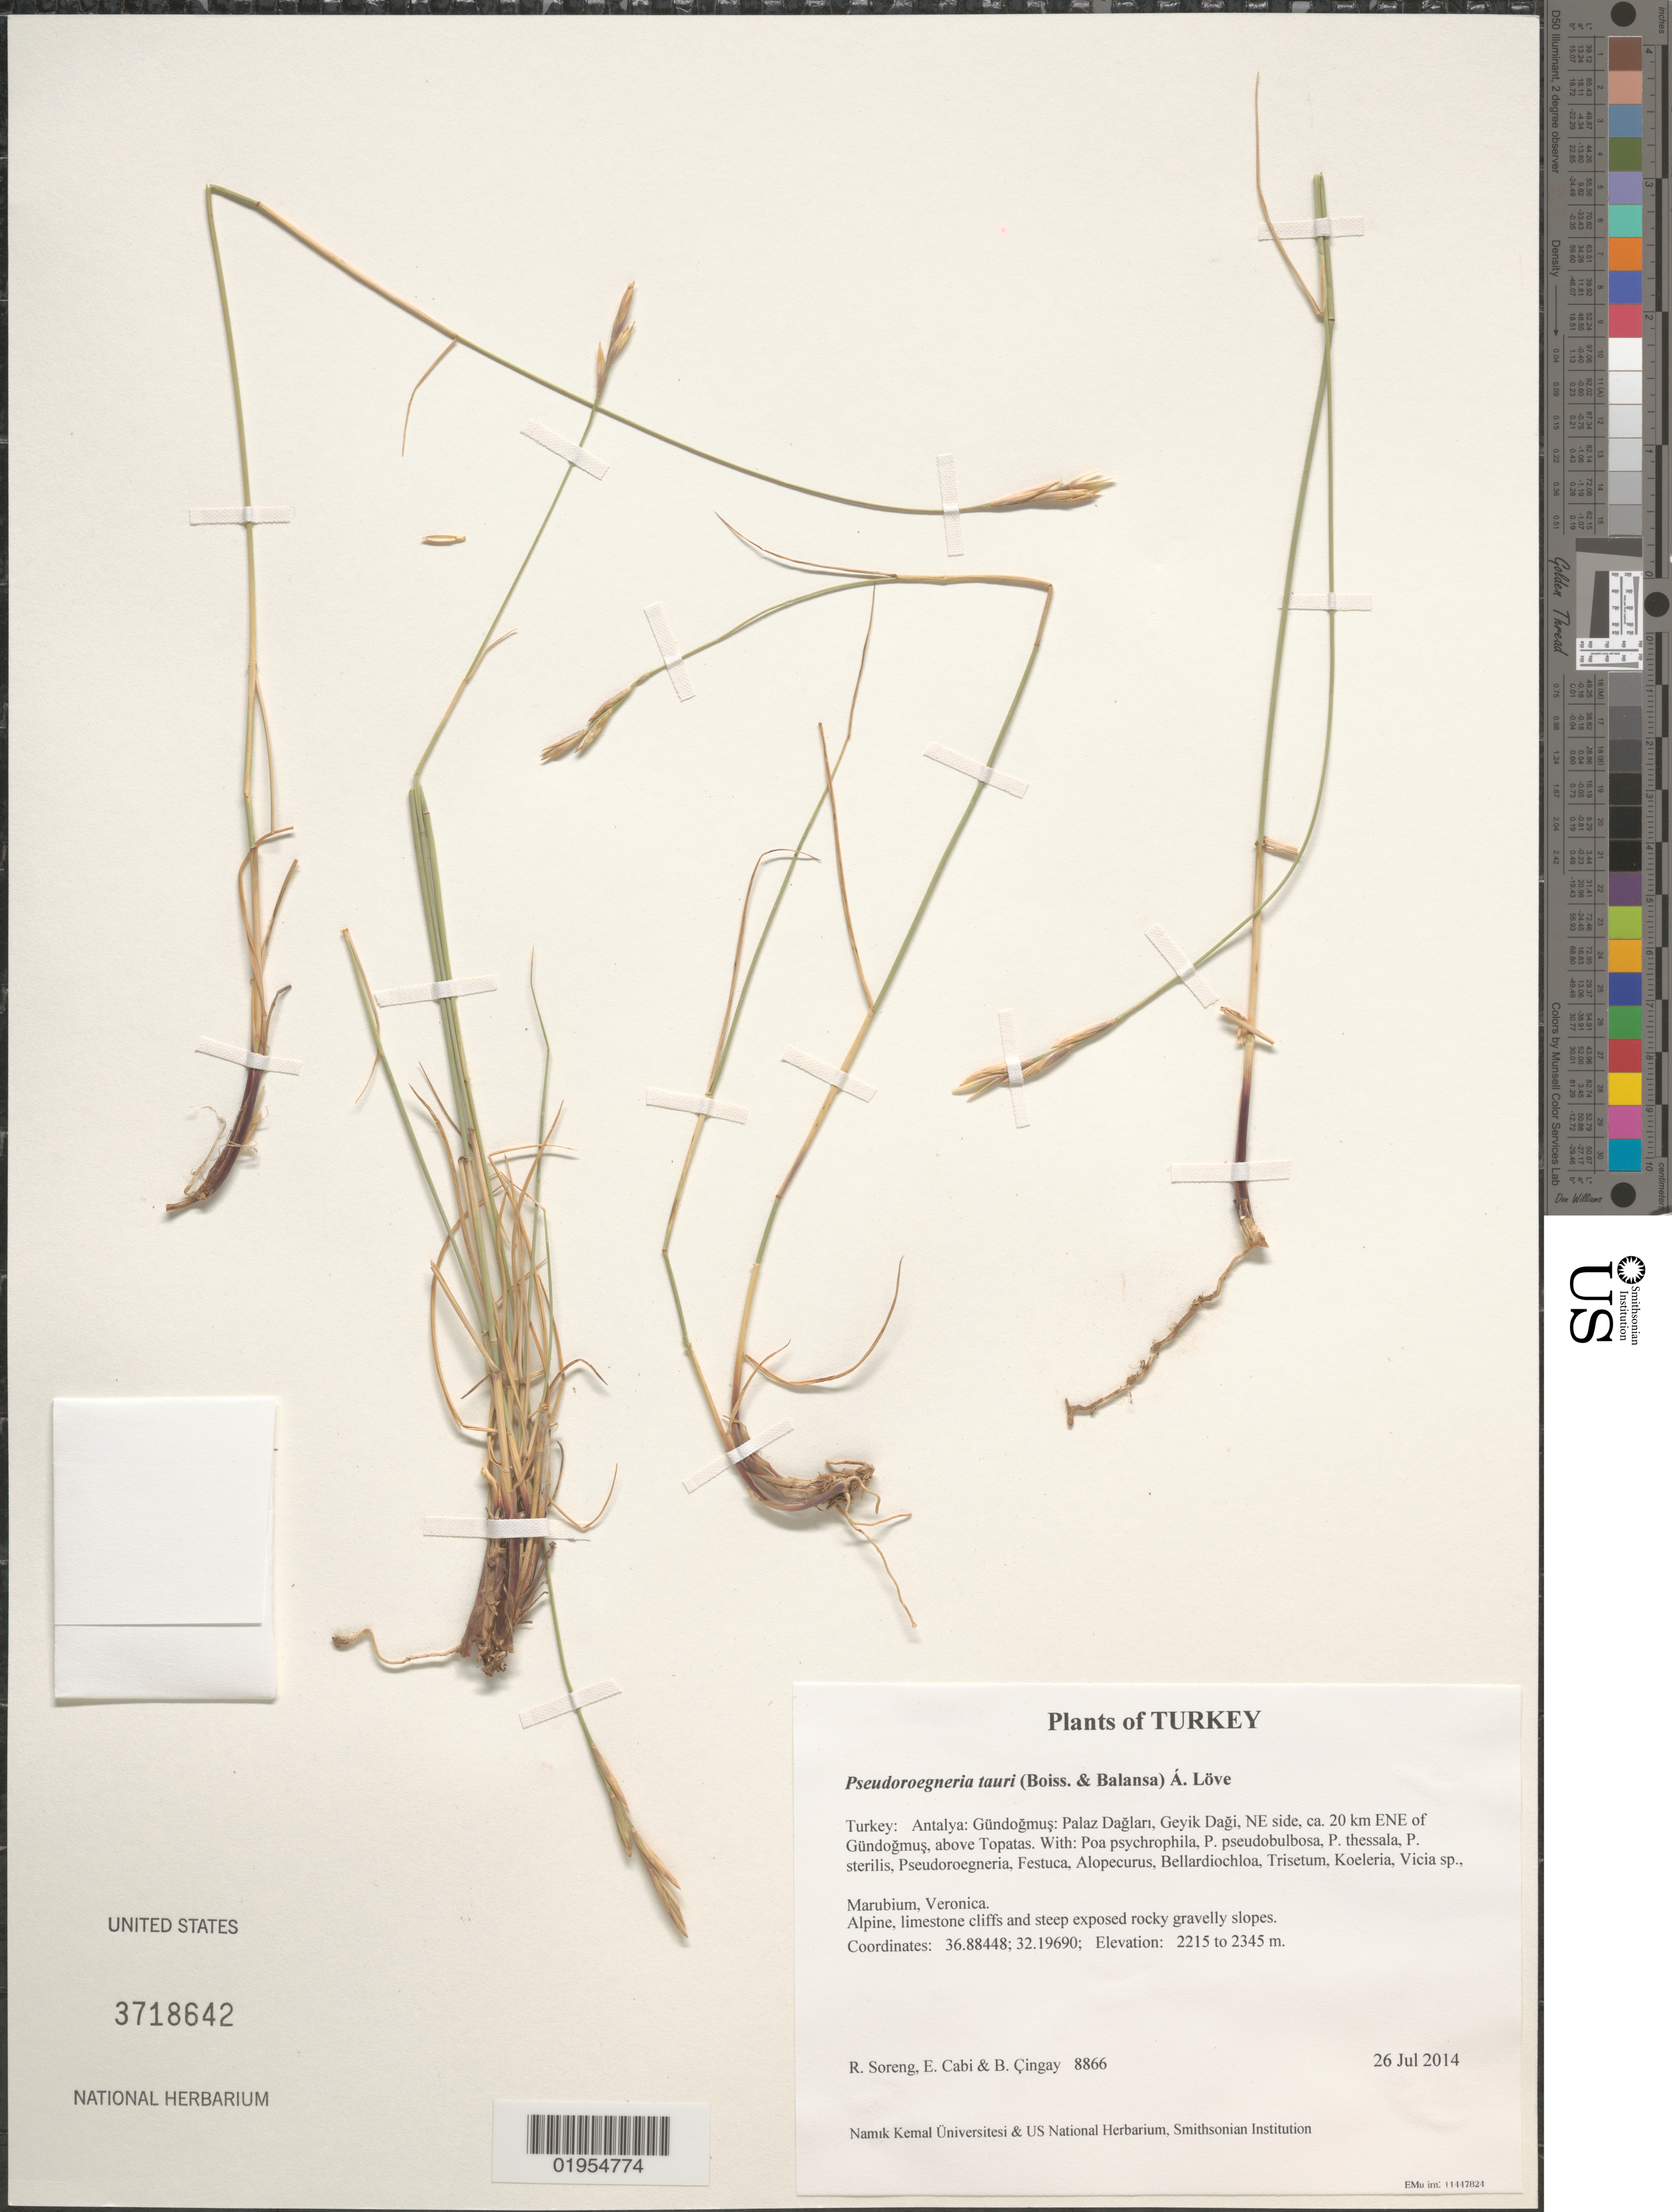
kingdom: Plantae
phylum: Tracheophyta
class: Liliopsida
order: Poales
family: Poaceae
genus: Pseudoroegneria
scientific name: Pseudoroegneria tauri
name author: (Boiss. & Balansa) Á. Löve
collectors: R. J. Soreng, E. Cabi & B. Çıngay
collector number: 8866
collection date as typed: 26 Jul 2014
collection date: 2014-07-26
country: Turkey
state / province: Antalya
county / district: Gündogmus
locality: Palaz Daglari, Geyik Dagi, NE side, ca. 20 km ENE of Gündogmus, above Topatas.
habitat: Alpine, limestone cliffs and steep exposed rocky gravelly slopes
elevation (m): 2215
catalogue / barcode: US 3718642